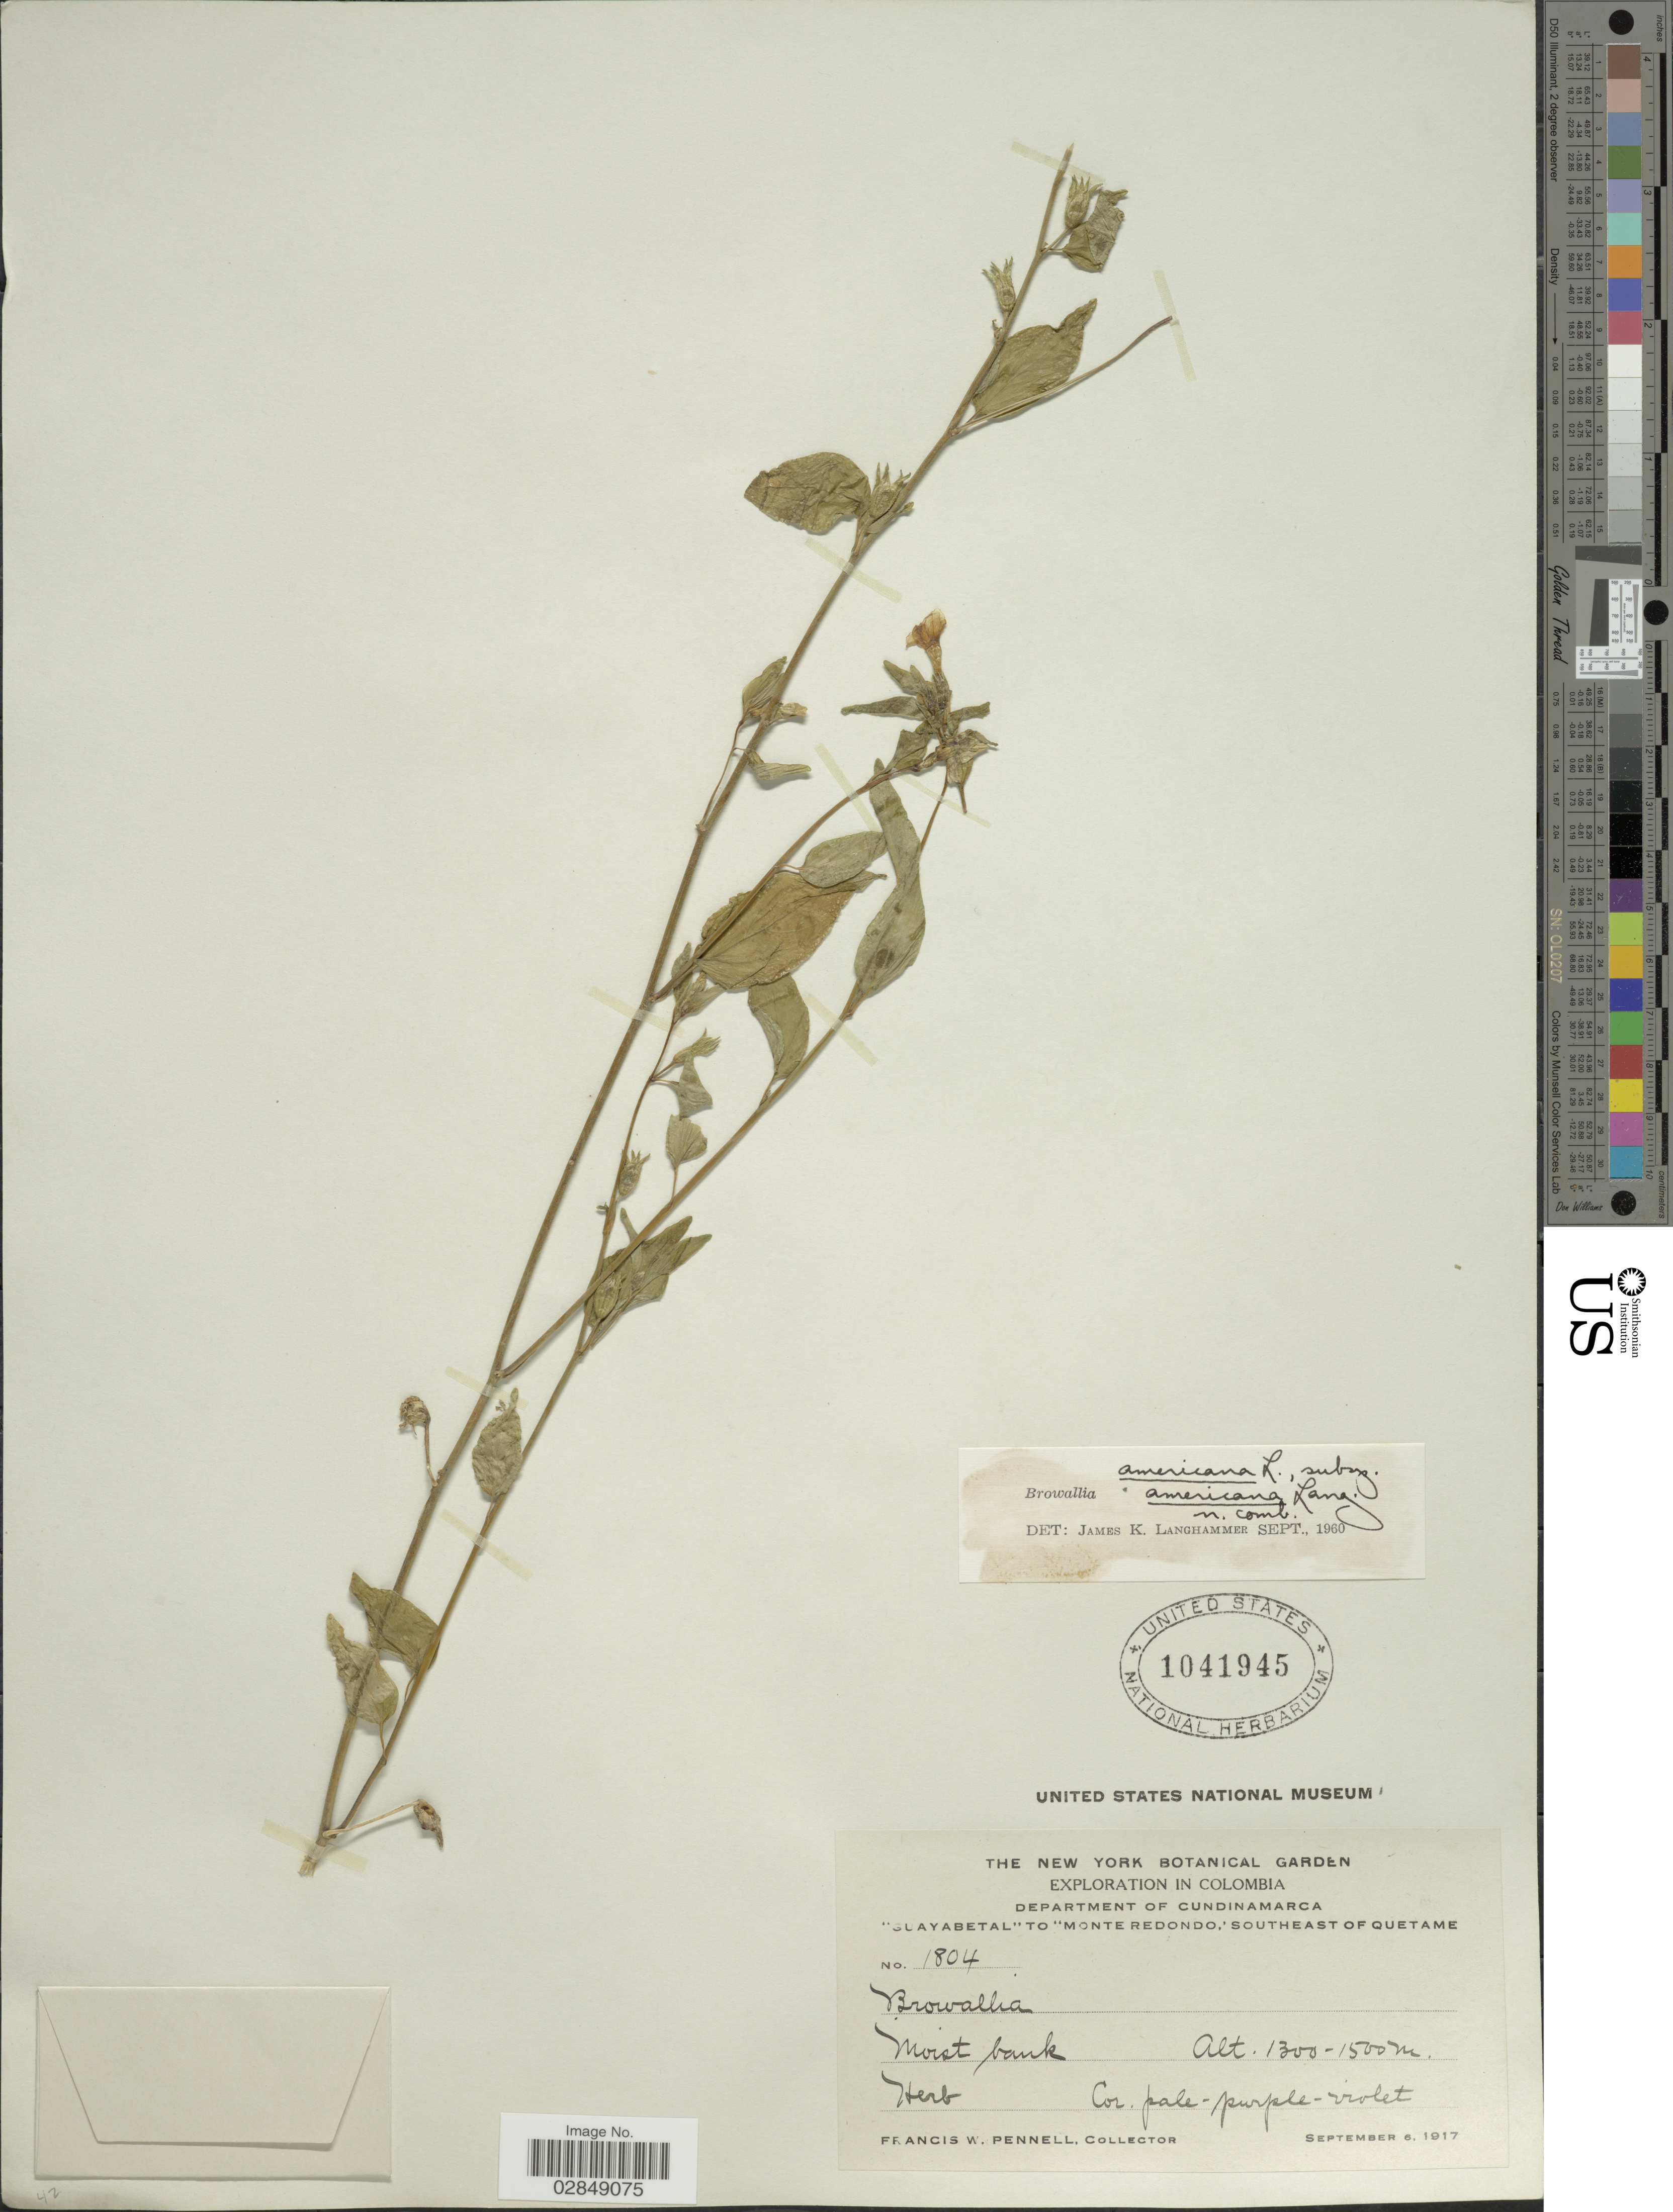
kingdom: Plantae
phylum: Tracheophyta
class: Magnoliopsida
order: Solanales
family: Solanaceae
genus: Browallia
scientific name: Browallia americana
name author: L.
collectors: F. W. Pennell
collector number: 1804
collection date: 1917-09-06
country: Colombia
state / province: Cundinamarca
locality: Department of Cundinamarca. "Guayabetal" to "Monteredondo", southeast of Quetame.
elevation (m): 1300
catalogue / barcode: US 1041945